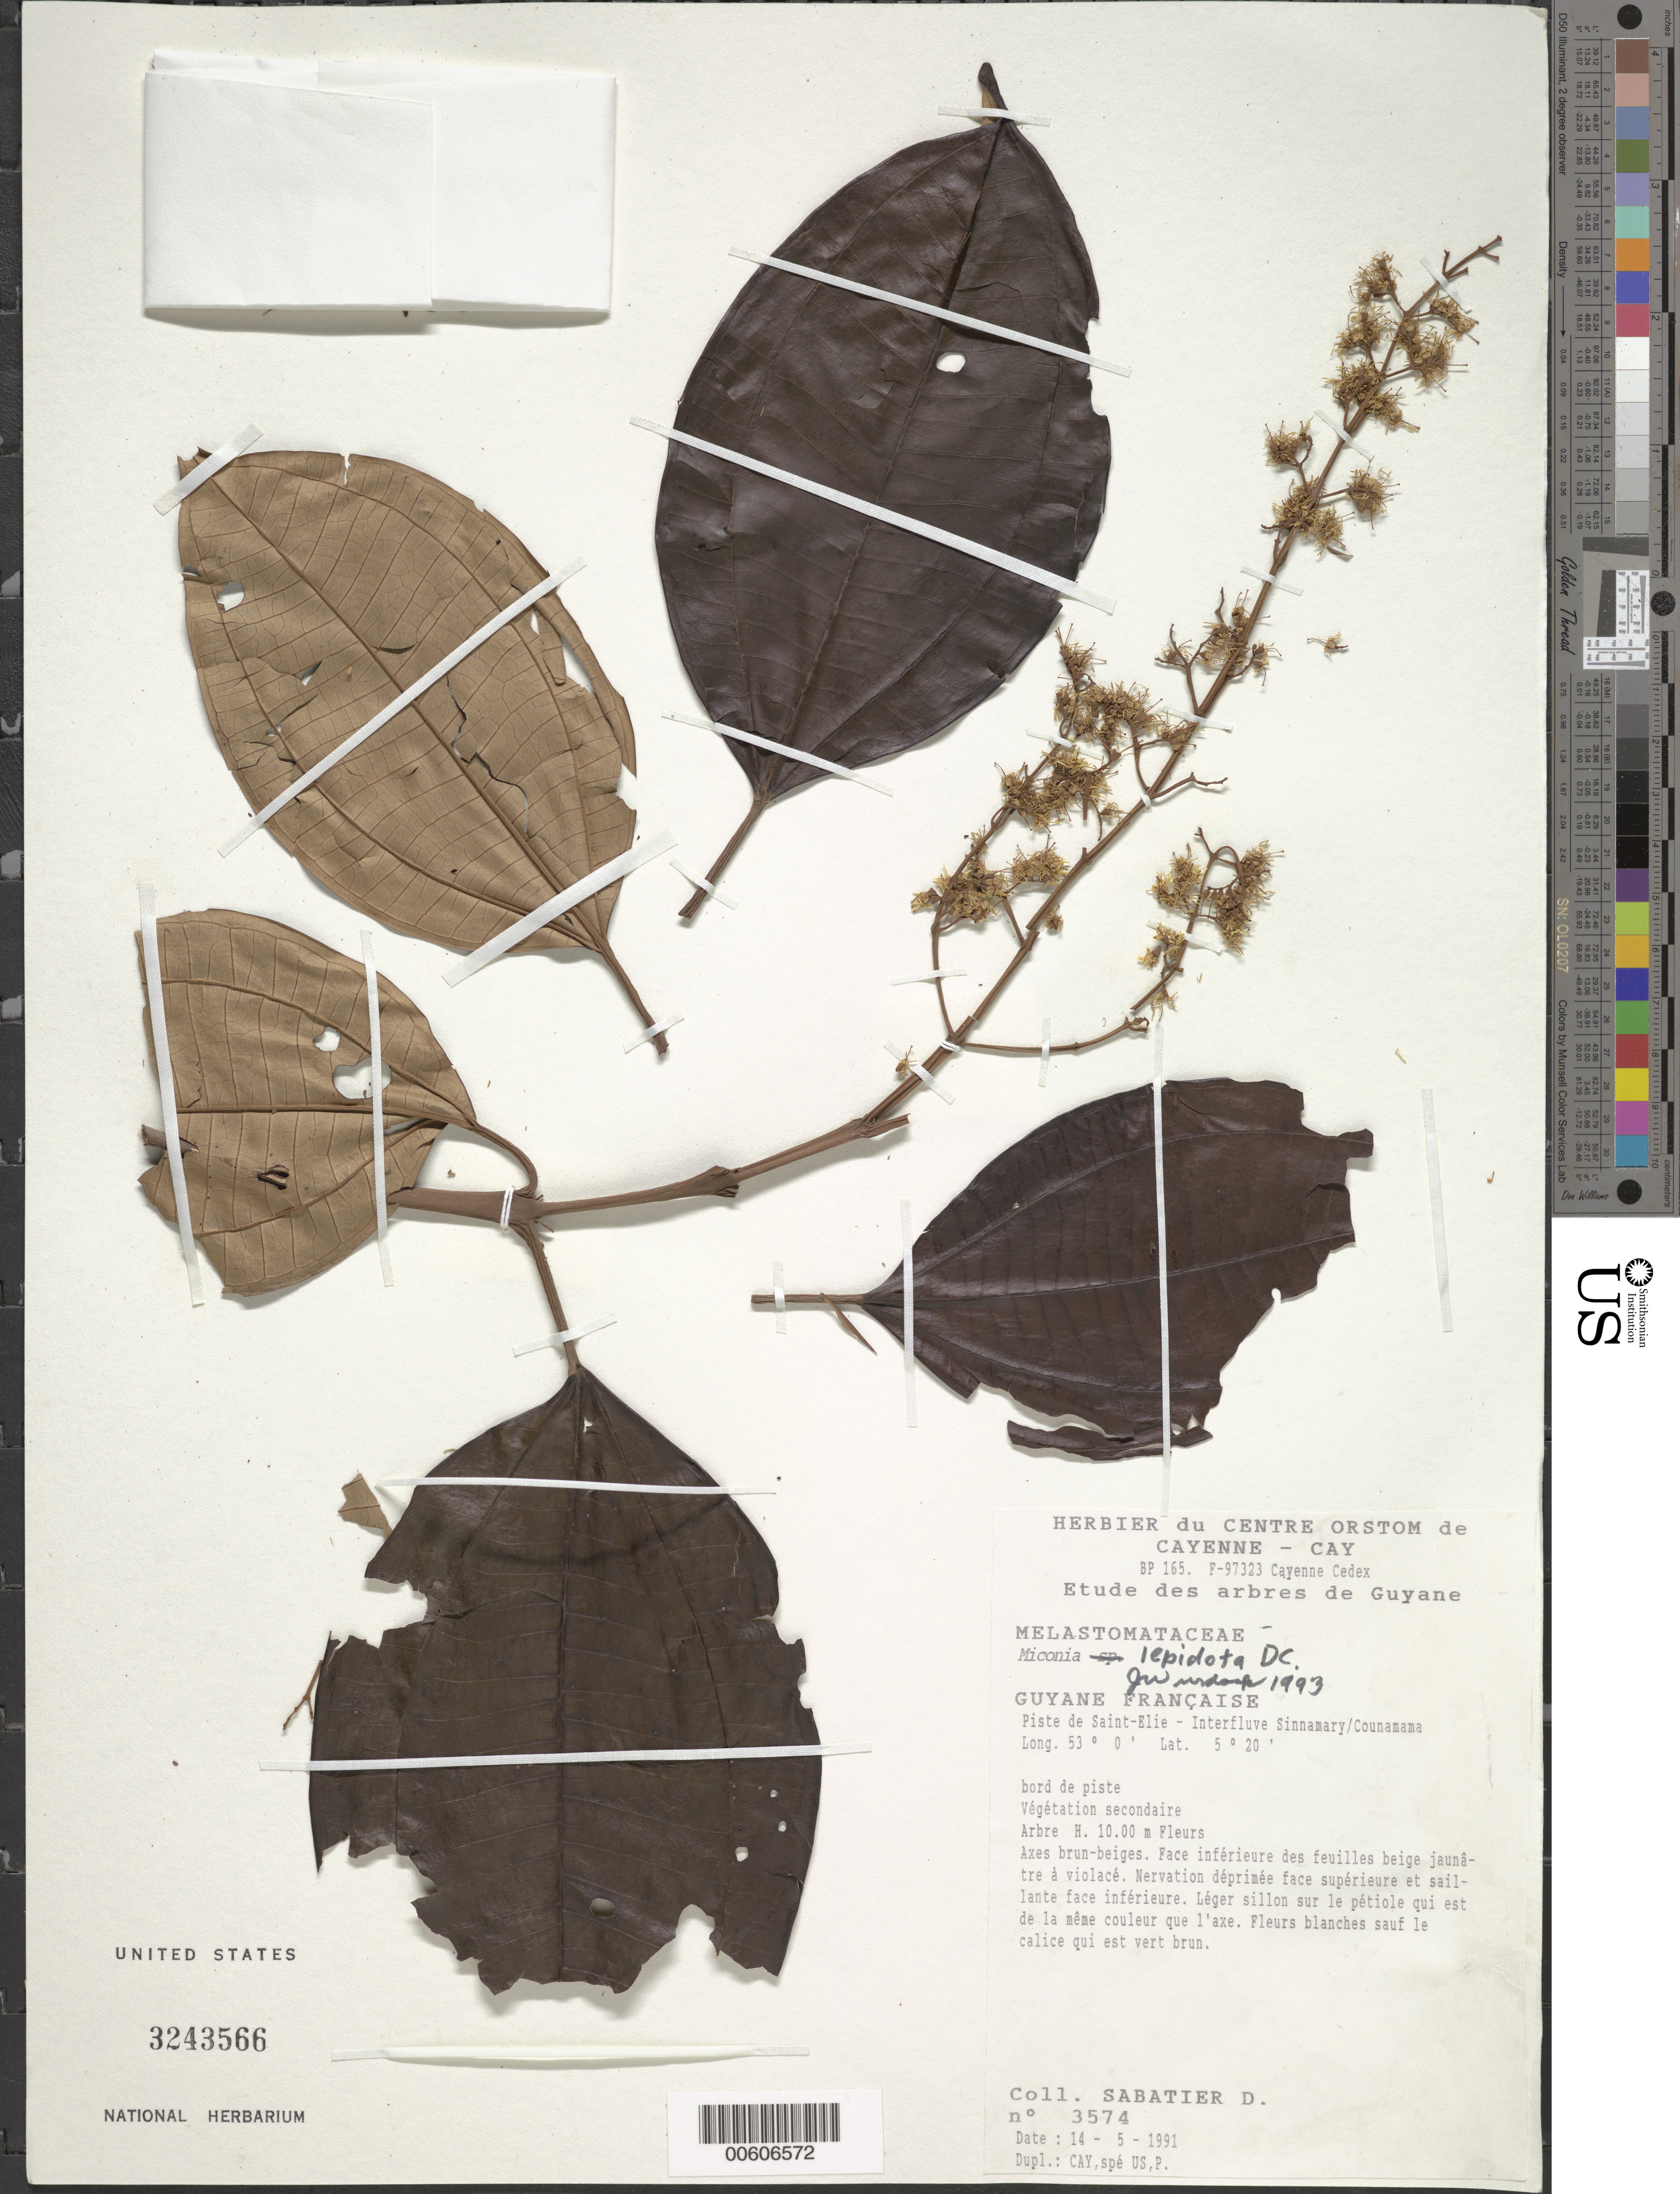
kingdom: Plantae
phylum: Tracheophyta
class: Magnoliopsida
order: Myrtales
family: Melastomataceae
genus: Miconia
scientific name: Miconia lepidota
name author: Schrank & Mart. ex DC.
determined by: Wurdack, John J., (US), US (UNITED STATES)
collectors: D. Sabatier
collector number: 3574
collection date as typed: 14-May-91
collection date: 1991-05-14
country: French Guiana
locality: Piste de Saint-Élie, interfleuve Sinnamary-Counamama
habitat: Secondary vegetation, bord de piste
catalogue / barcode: US 3243566